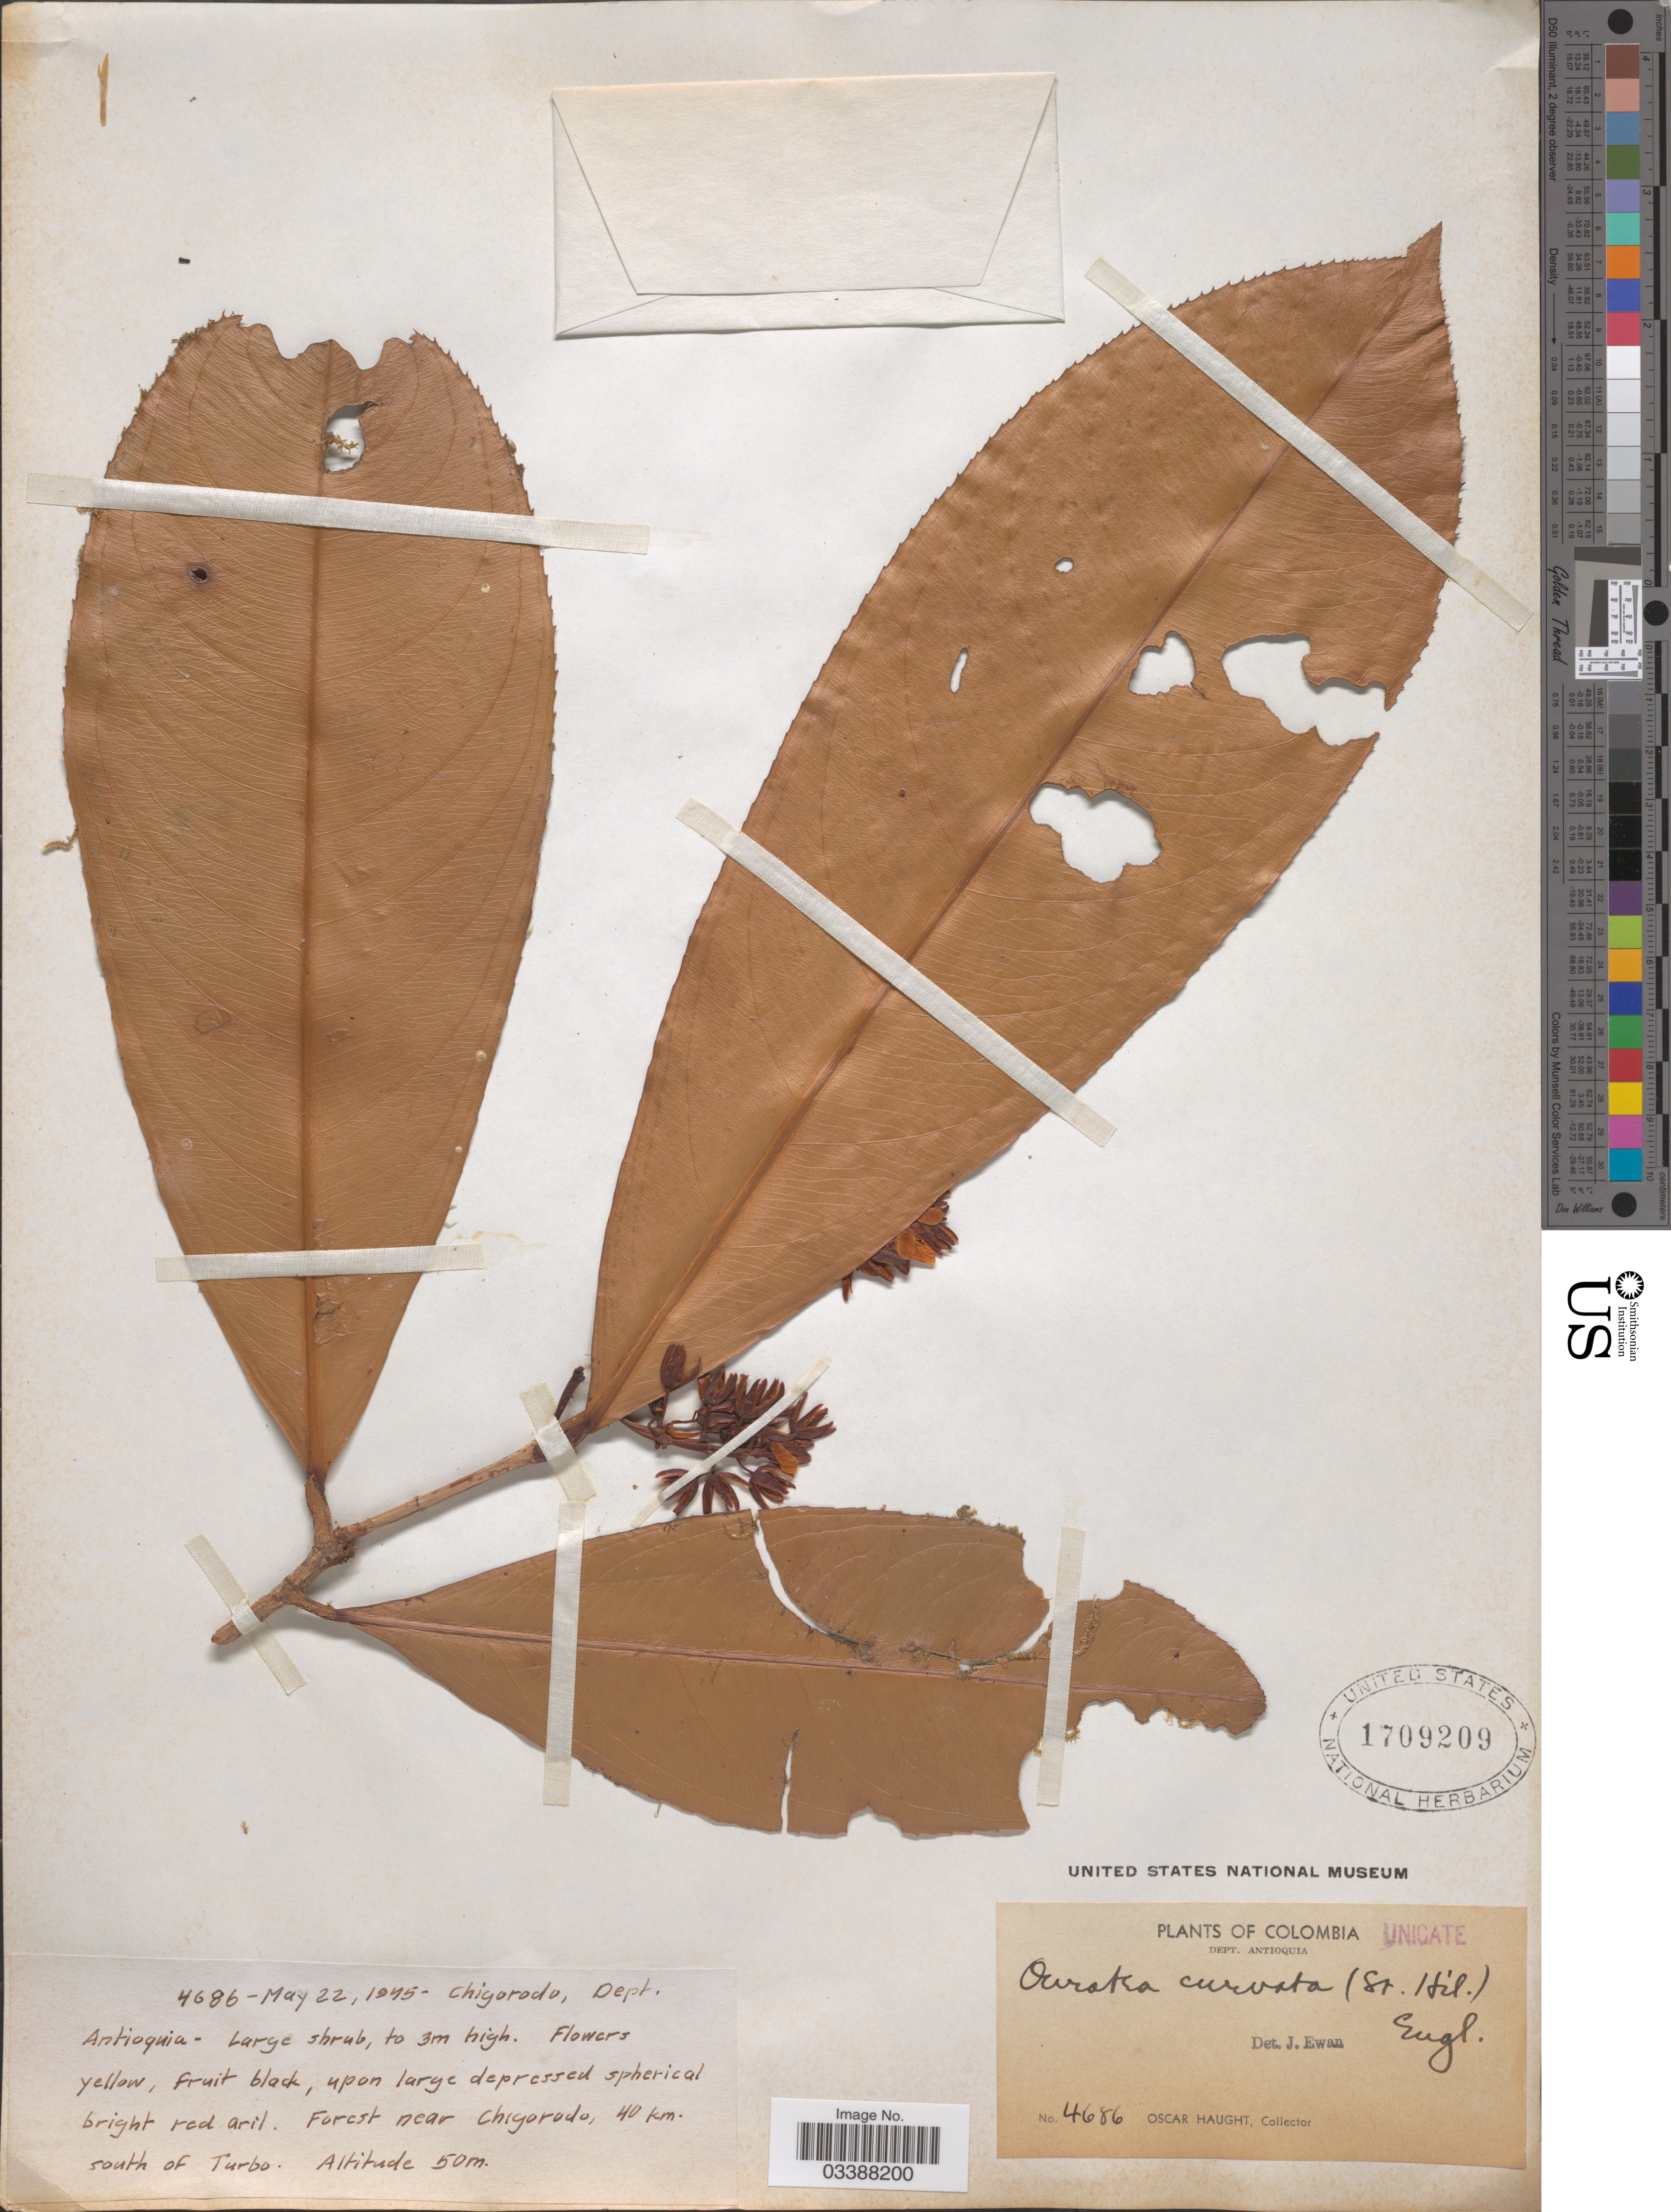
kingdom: Plantae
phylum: Tracheophyta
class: Magnoliopsida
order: Malpighiales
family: Ochnaceae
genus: Ouratea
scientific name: Ouratea curvata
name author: (A. St.-Hil.) Engl. ex Dwyer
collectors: O. Haught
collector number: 4686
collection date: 1945-05-22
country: Colombia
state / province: Antioquia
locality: Dept. Antioquia. Chigorodo.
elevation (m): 50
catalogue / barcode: US 1709209